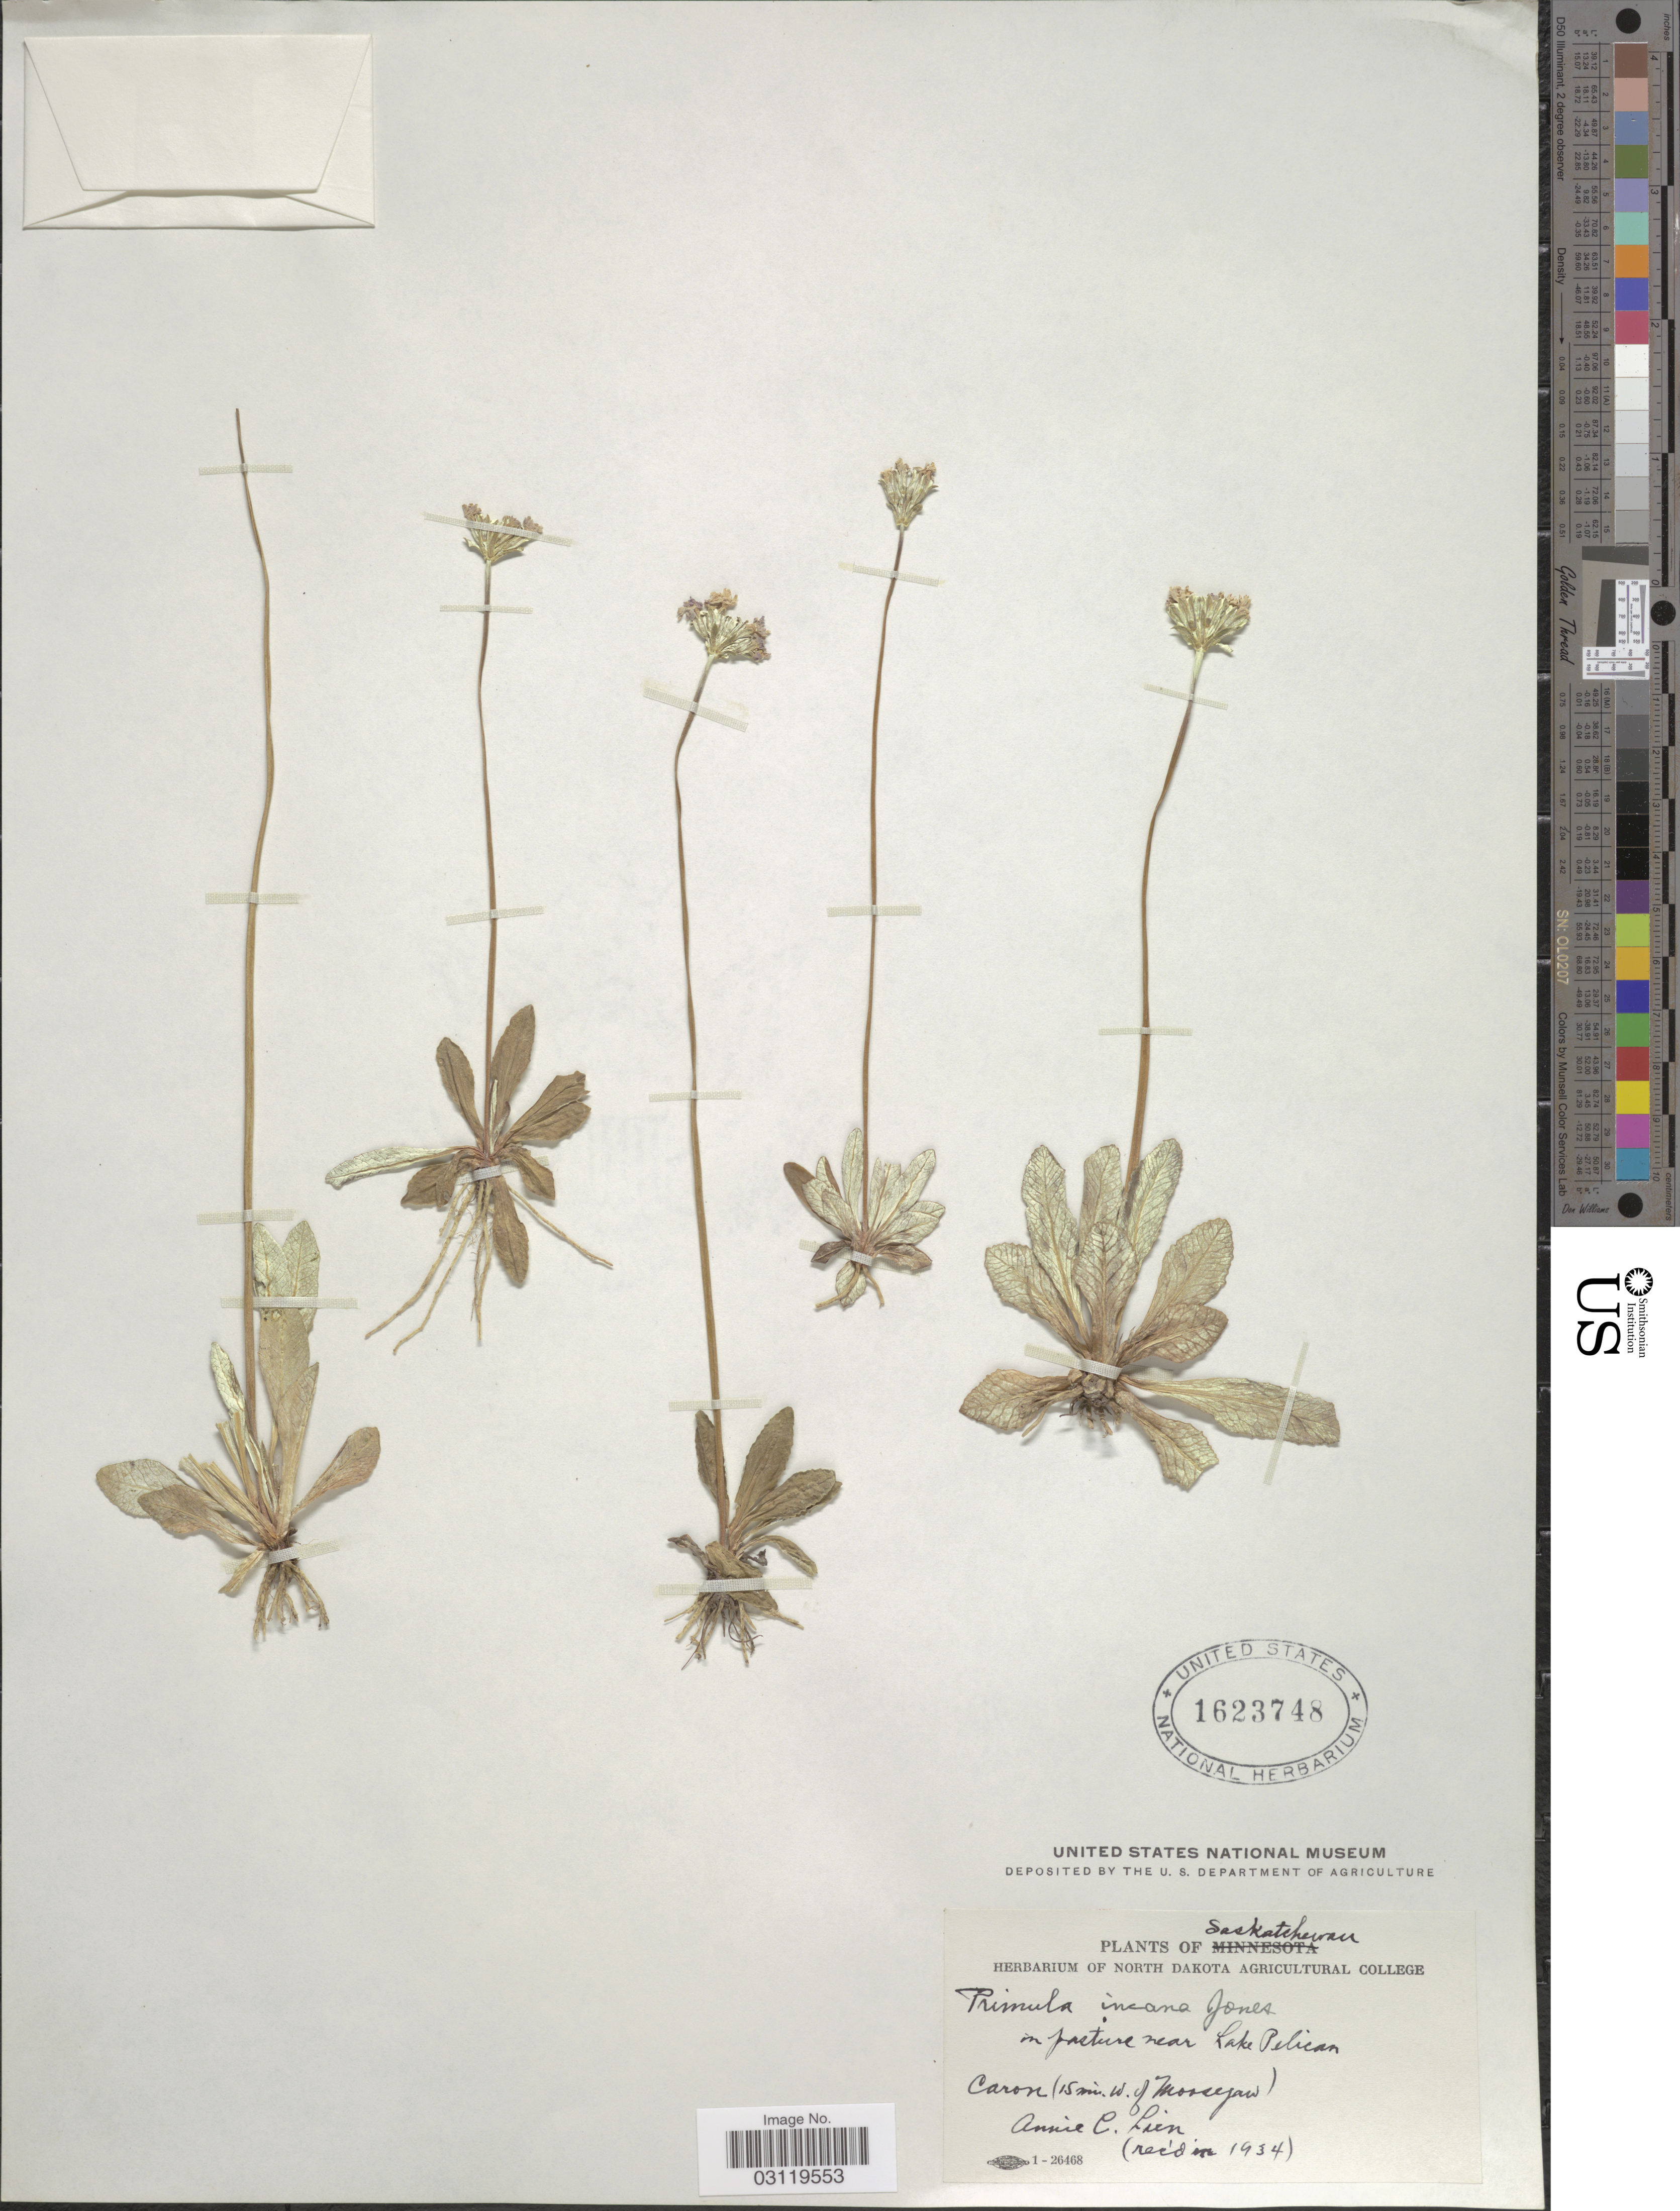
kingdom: Plantae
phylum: Tracheophyta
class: Magnoliopsida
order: Ericales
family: Primulaceae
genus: Primula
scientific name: Primula incana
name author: M.E. Jones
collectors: A. Lien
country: Canada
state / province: Saskatchewan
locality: Caron (15 mi. W. of Moosejaw).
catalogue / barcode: US 1623748